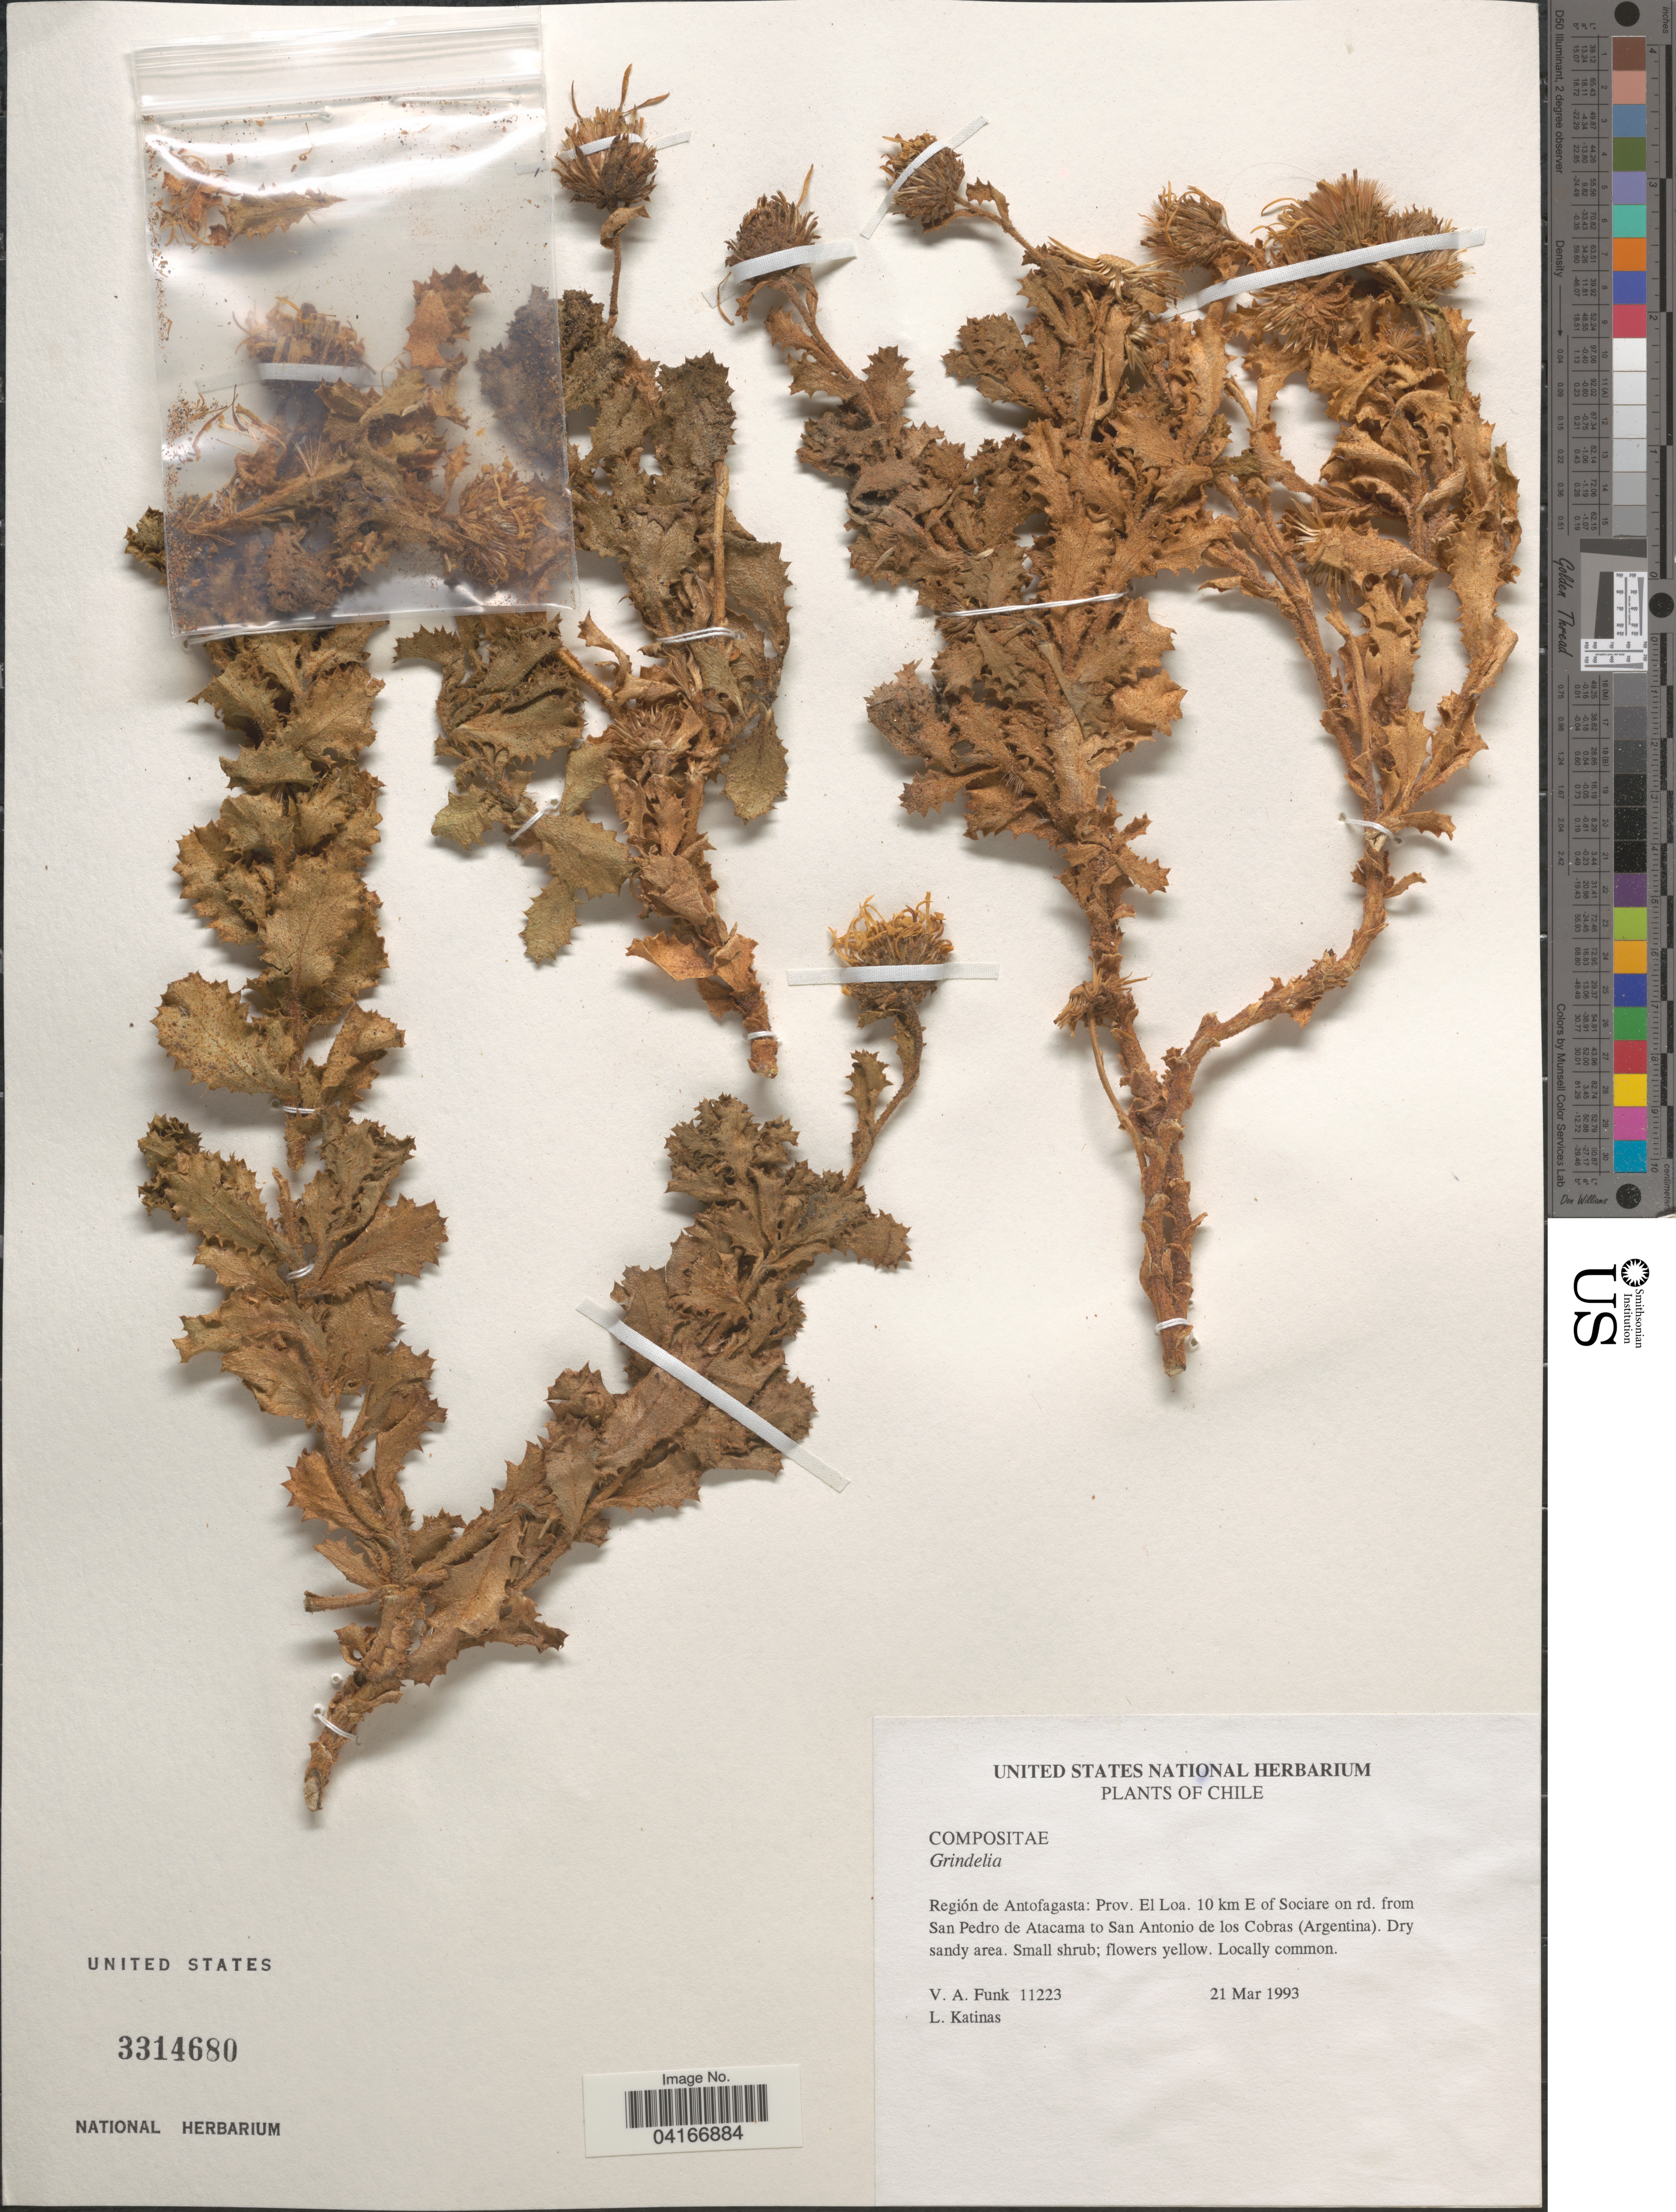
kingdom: Plantae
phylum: Tracheophyta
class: Magnoliopsida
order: Asterales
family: Asteraceae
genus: Grindelia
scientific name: Grindelia sp.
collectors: V. Funk & L. Katinas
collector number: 11223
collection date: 1993-03-21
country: Chile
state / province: Antofagasta (II)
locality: Región Antofagasta: Prov. El Loa. 10 km E of Sociare on rd. from San Pedro de Atacama to San Antonio de los Cobras (Argentina).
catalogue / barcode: US 3314680